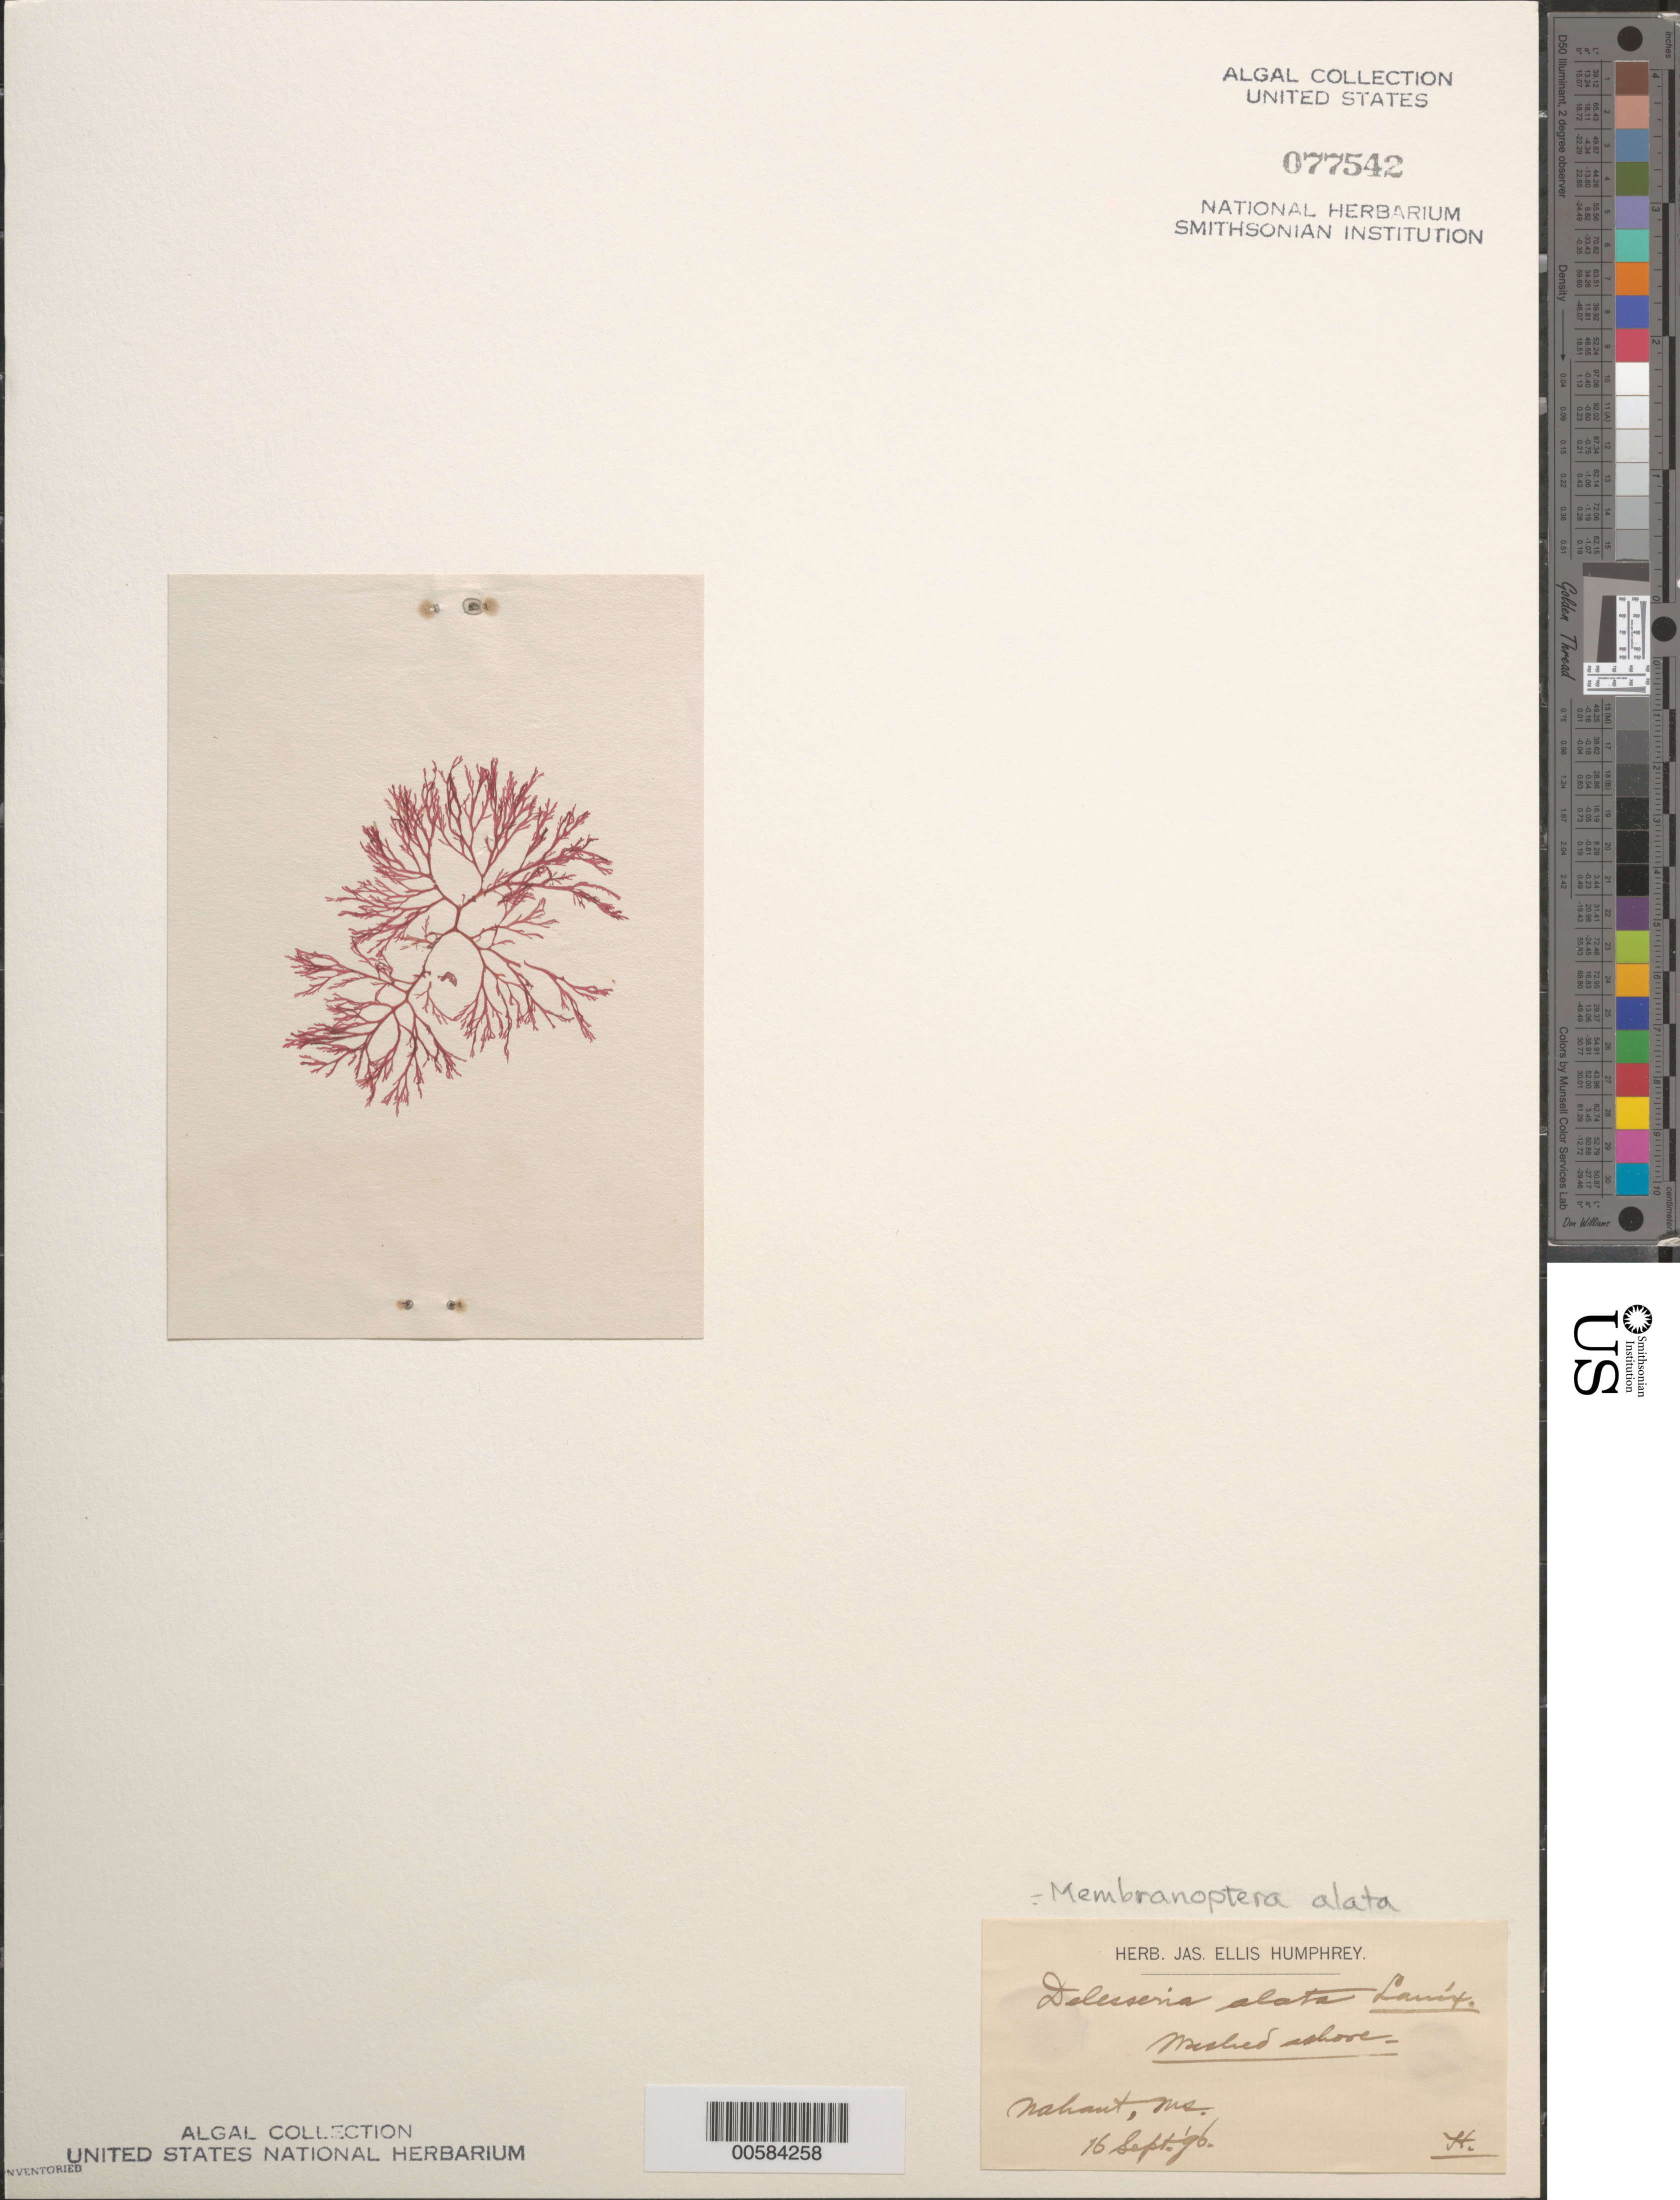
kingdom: Plantae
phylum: Rhodophyta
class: Florideophyceae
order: Ceramiales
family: Delesseriaceae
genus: Membranoptera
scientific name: Membranoptera alata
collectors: J. Humphrey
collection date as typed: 16 Sep 1896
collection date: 1896-09-16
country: United States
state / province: Massachusetts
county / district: Essex County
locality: Nahant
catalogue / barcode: US 77542